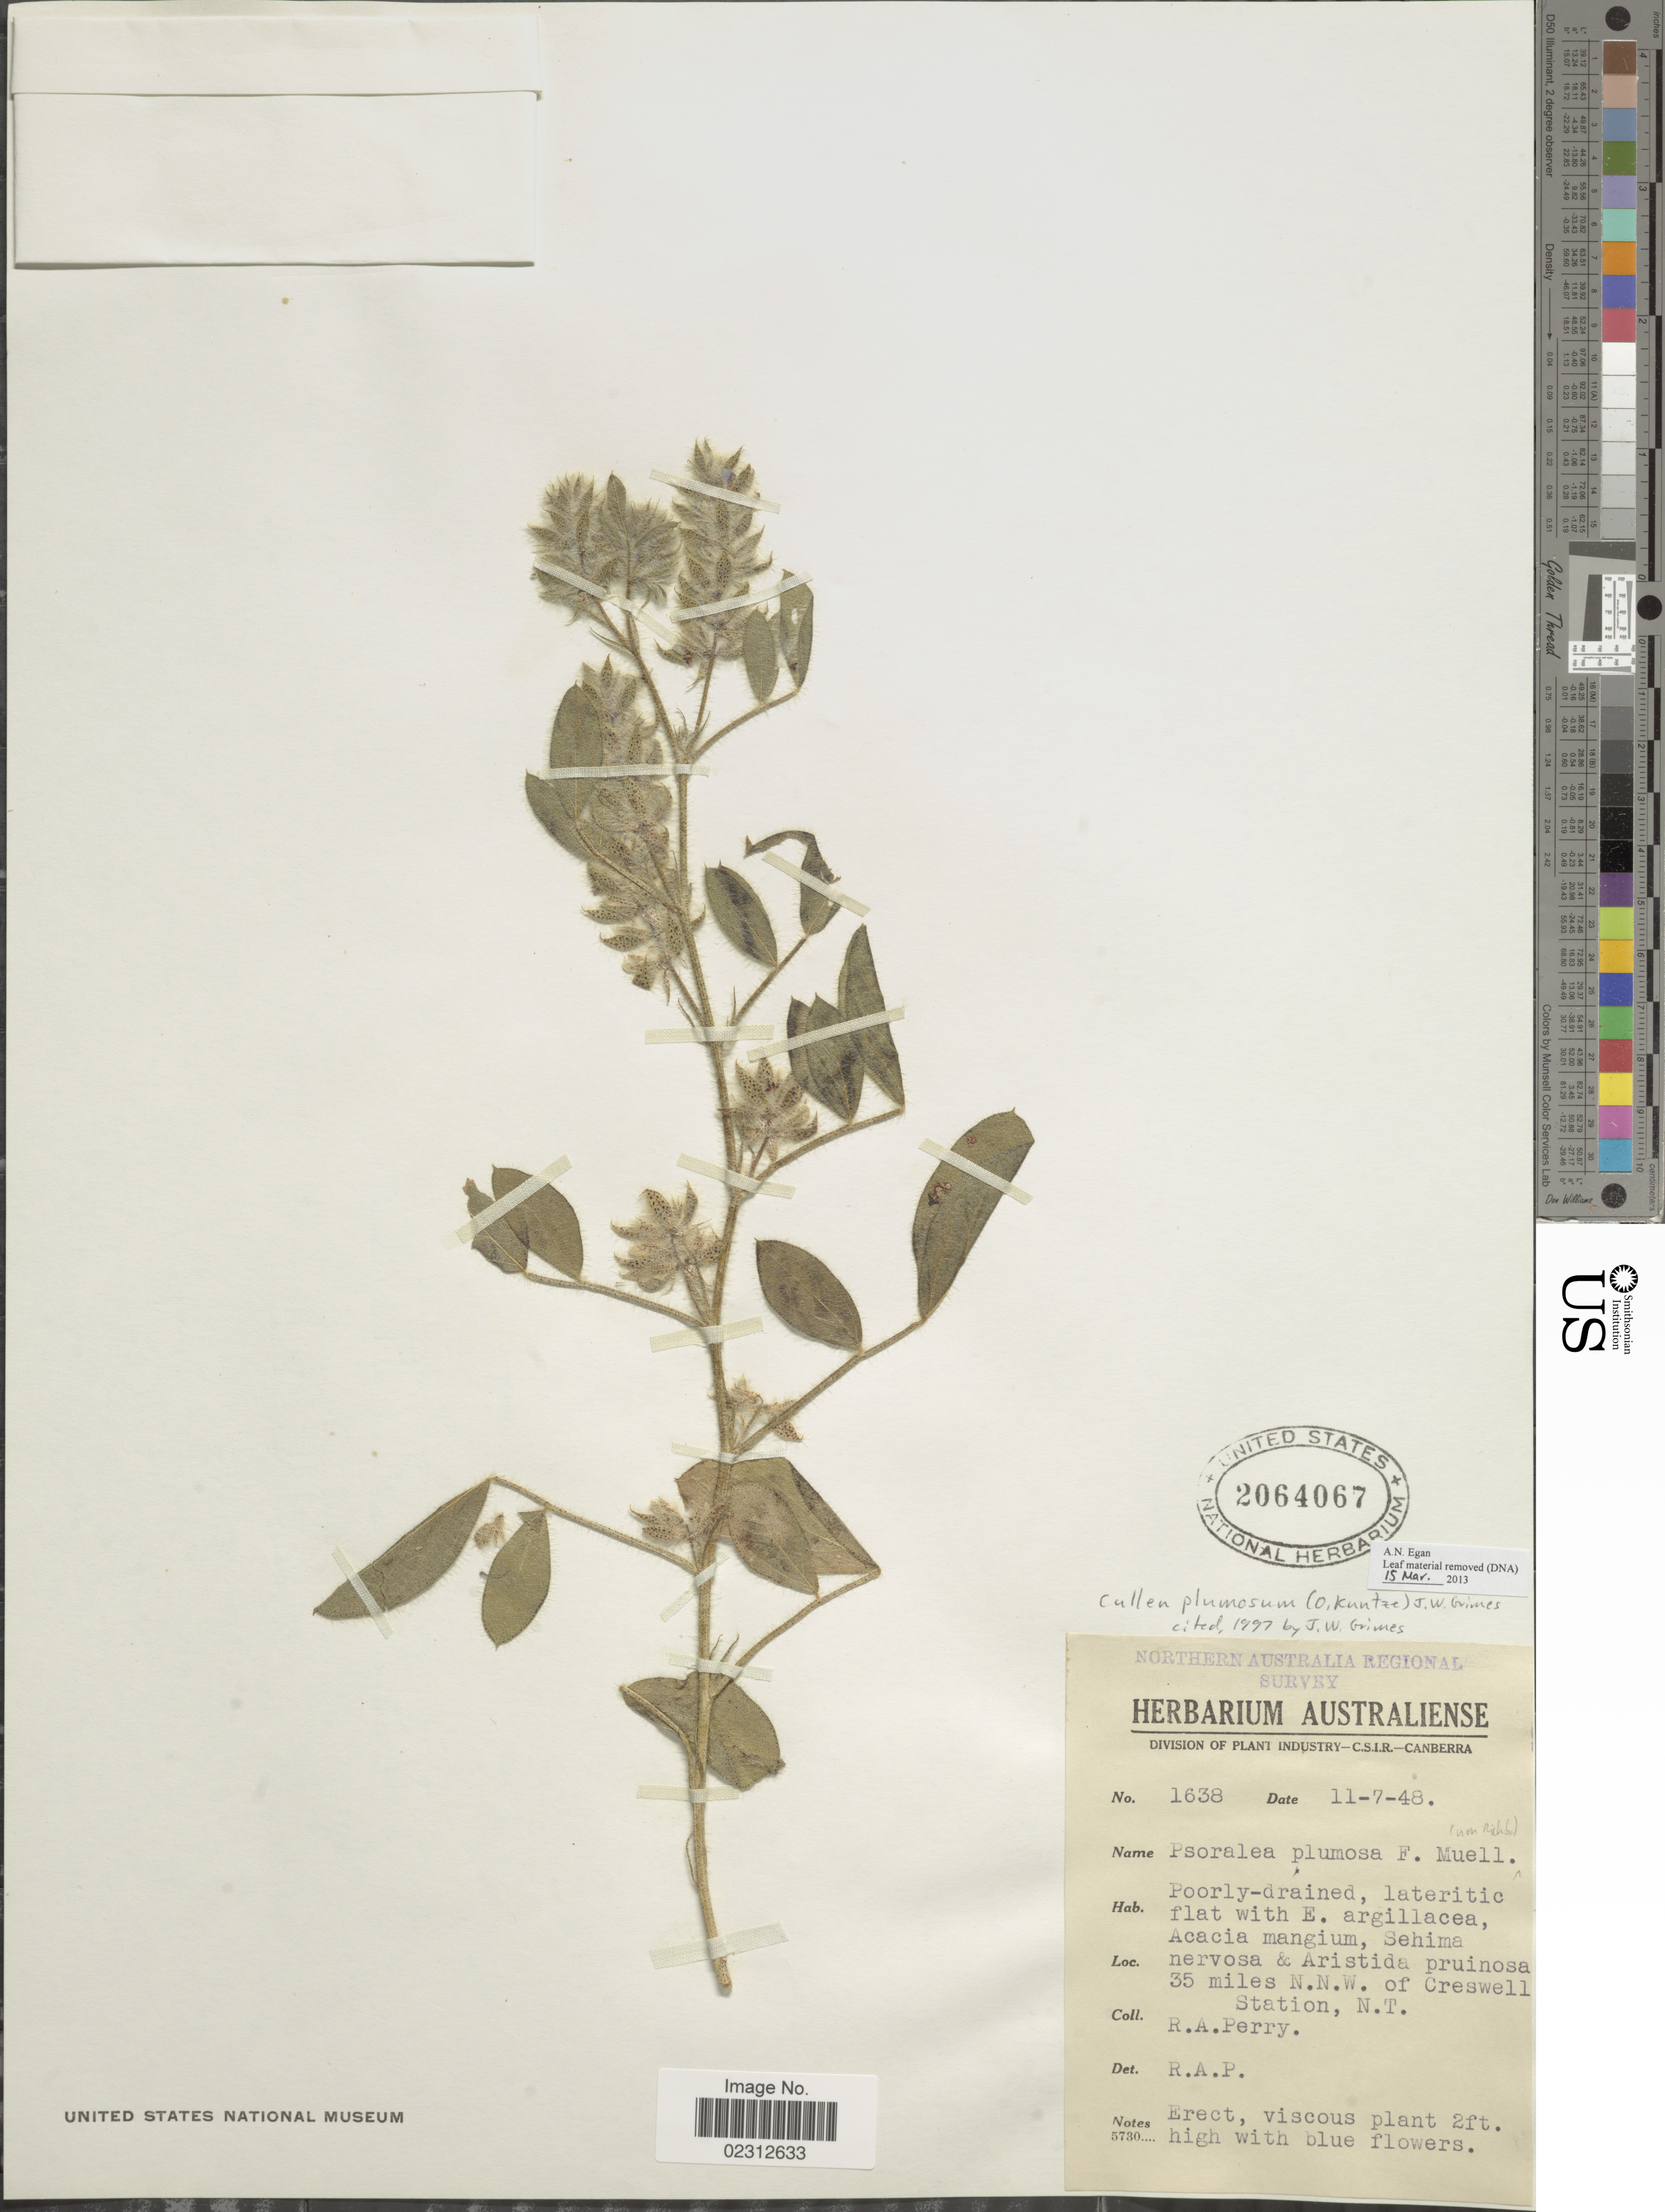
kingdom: Plantae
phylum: Tracheophyta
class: Magnoliopsida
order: Fabales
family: Fabaceae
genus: Cullen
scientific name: Cullen plumosum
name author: J.W. Grimes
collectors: Perry, R. A.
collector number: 1638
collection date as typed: Transcribed d/m/y: 11/7/48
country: Australia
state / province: Northern Territory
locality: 35 miles N.N.W. of Creswell Station, N.T.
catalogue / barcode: US 2064067